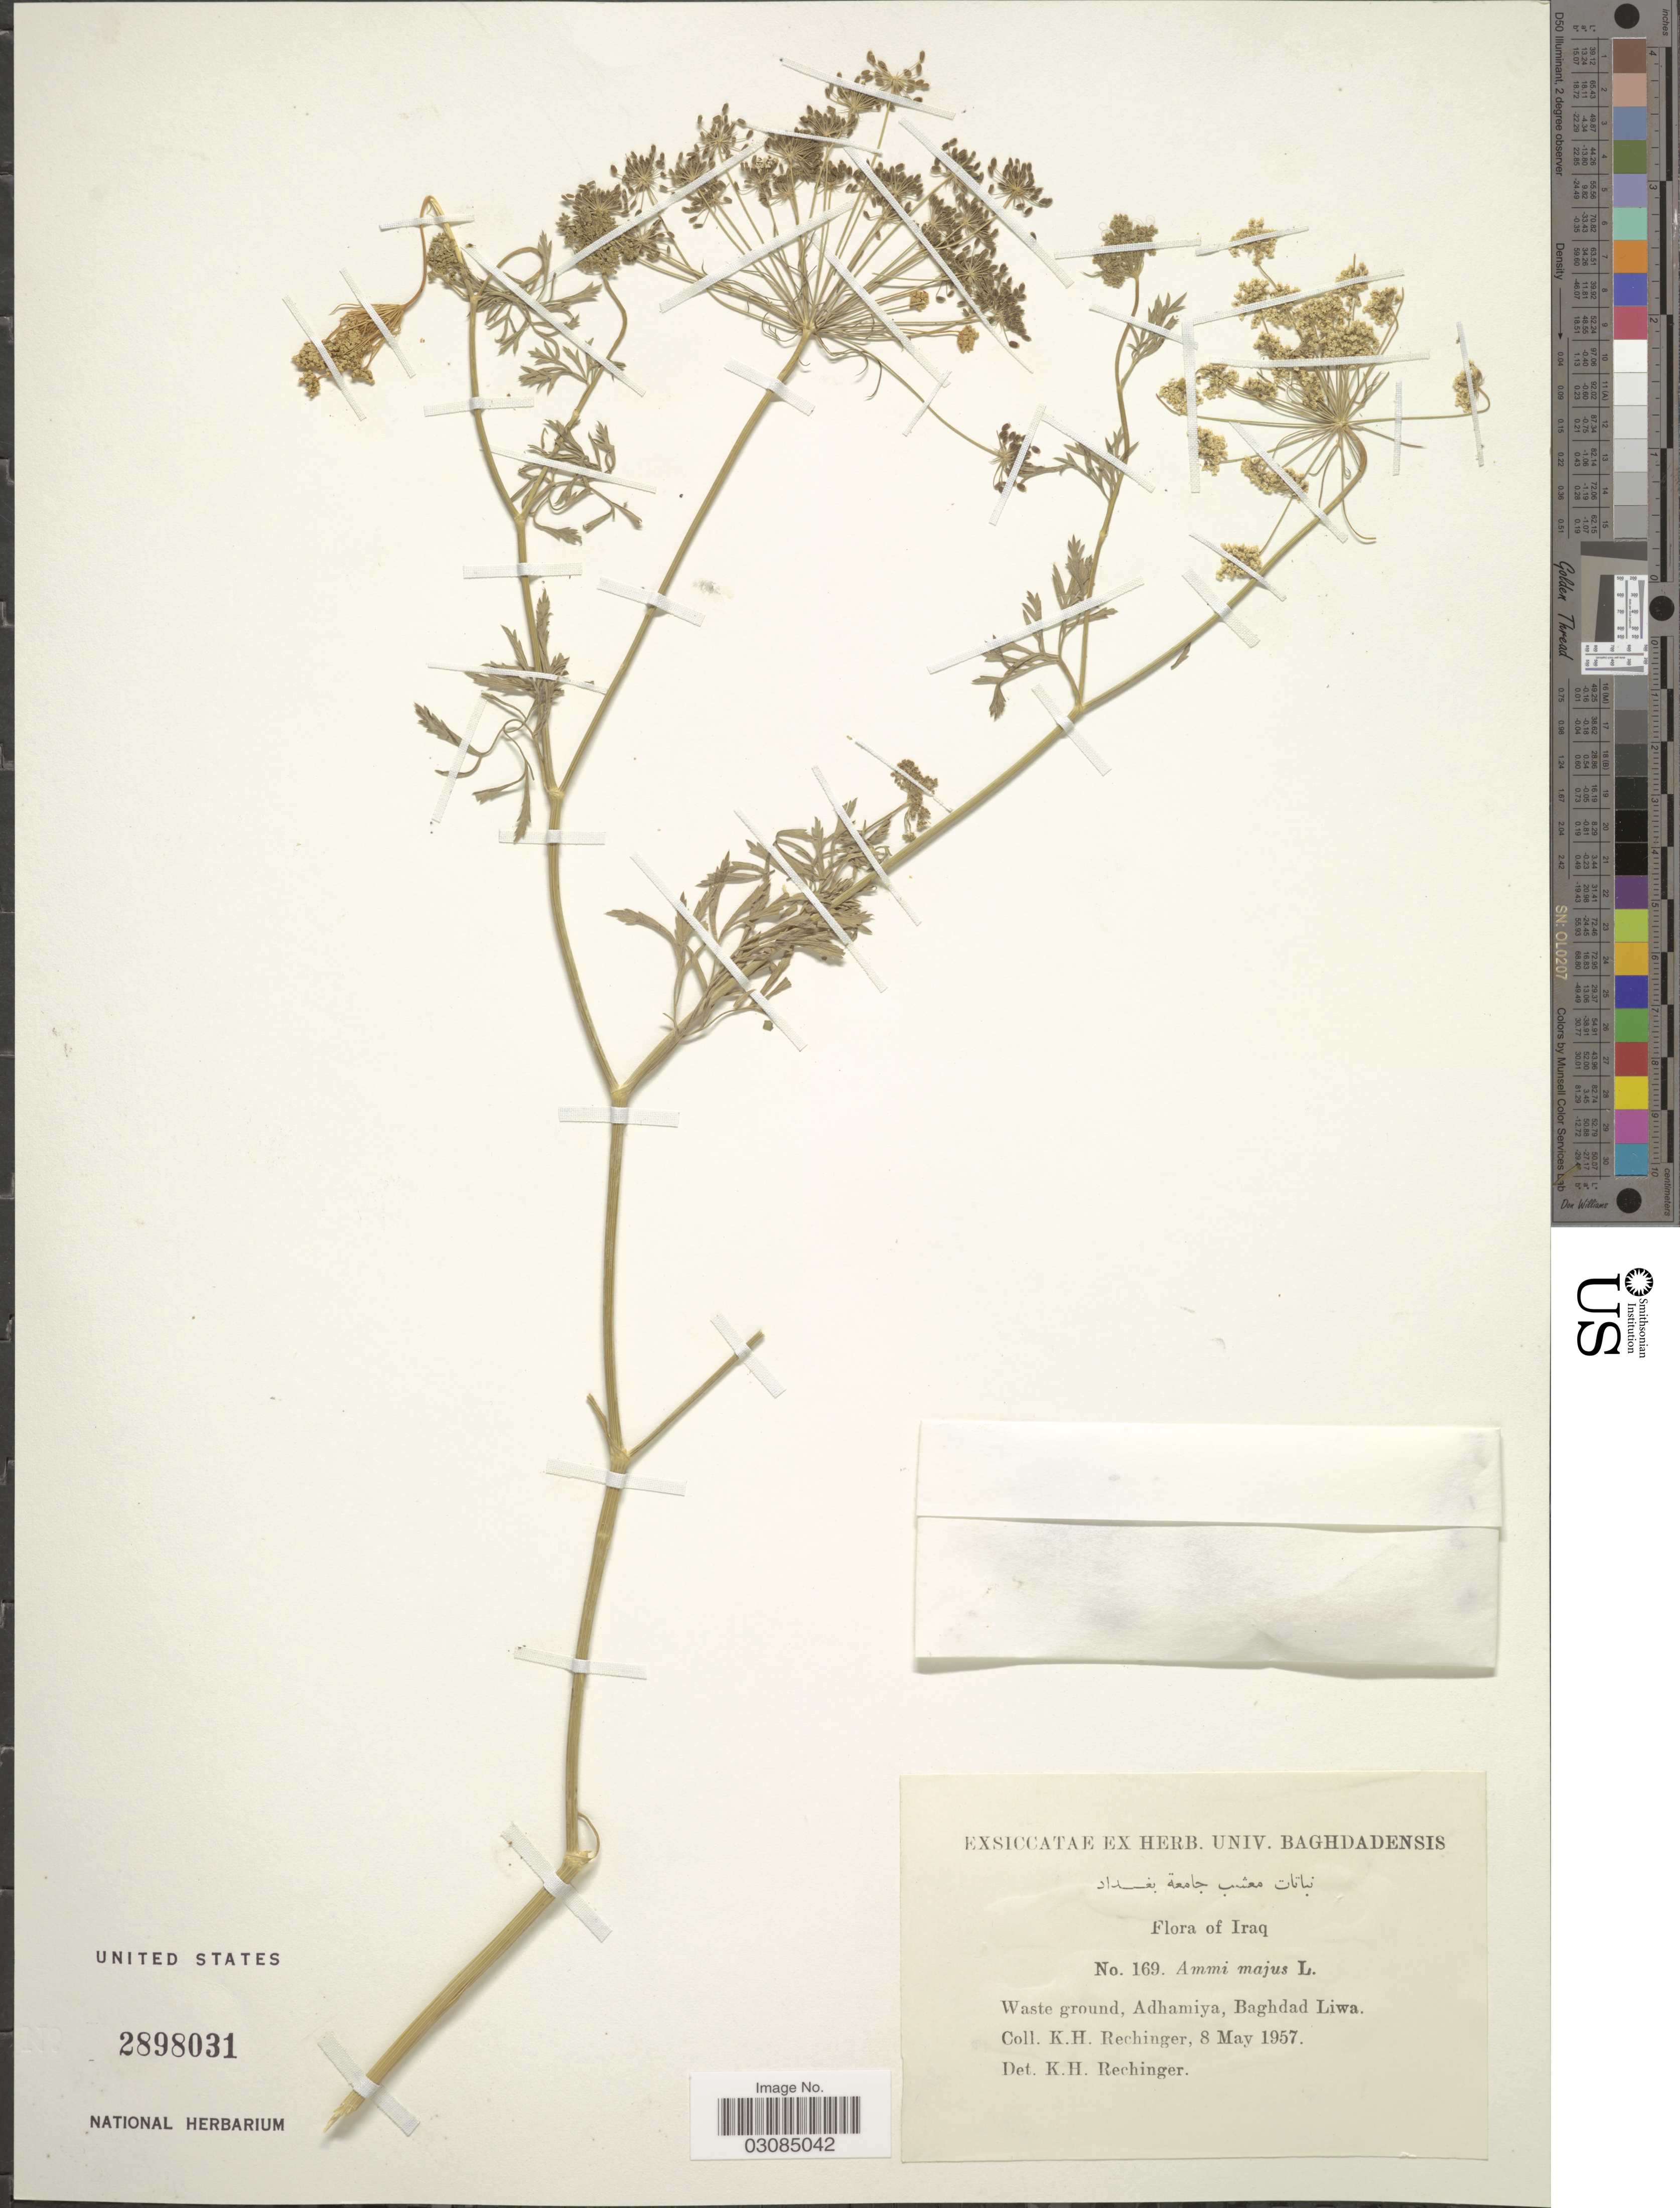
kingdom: Plantae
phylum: Tracheophyta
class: Magnoliopsida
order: Apiales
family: Apiaceae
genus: Ammi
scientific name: Ammi majus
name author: L.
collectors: K. H. Rechinger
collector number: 169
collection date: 1957-05-08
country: Iraq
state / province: Baghdad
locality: Waste ground, Adhamiya, Baghdad Liwa.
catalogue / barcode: US 2898031